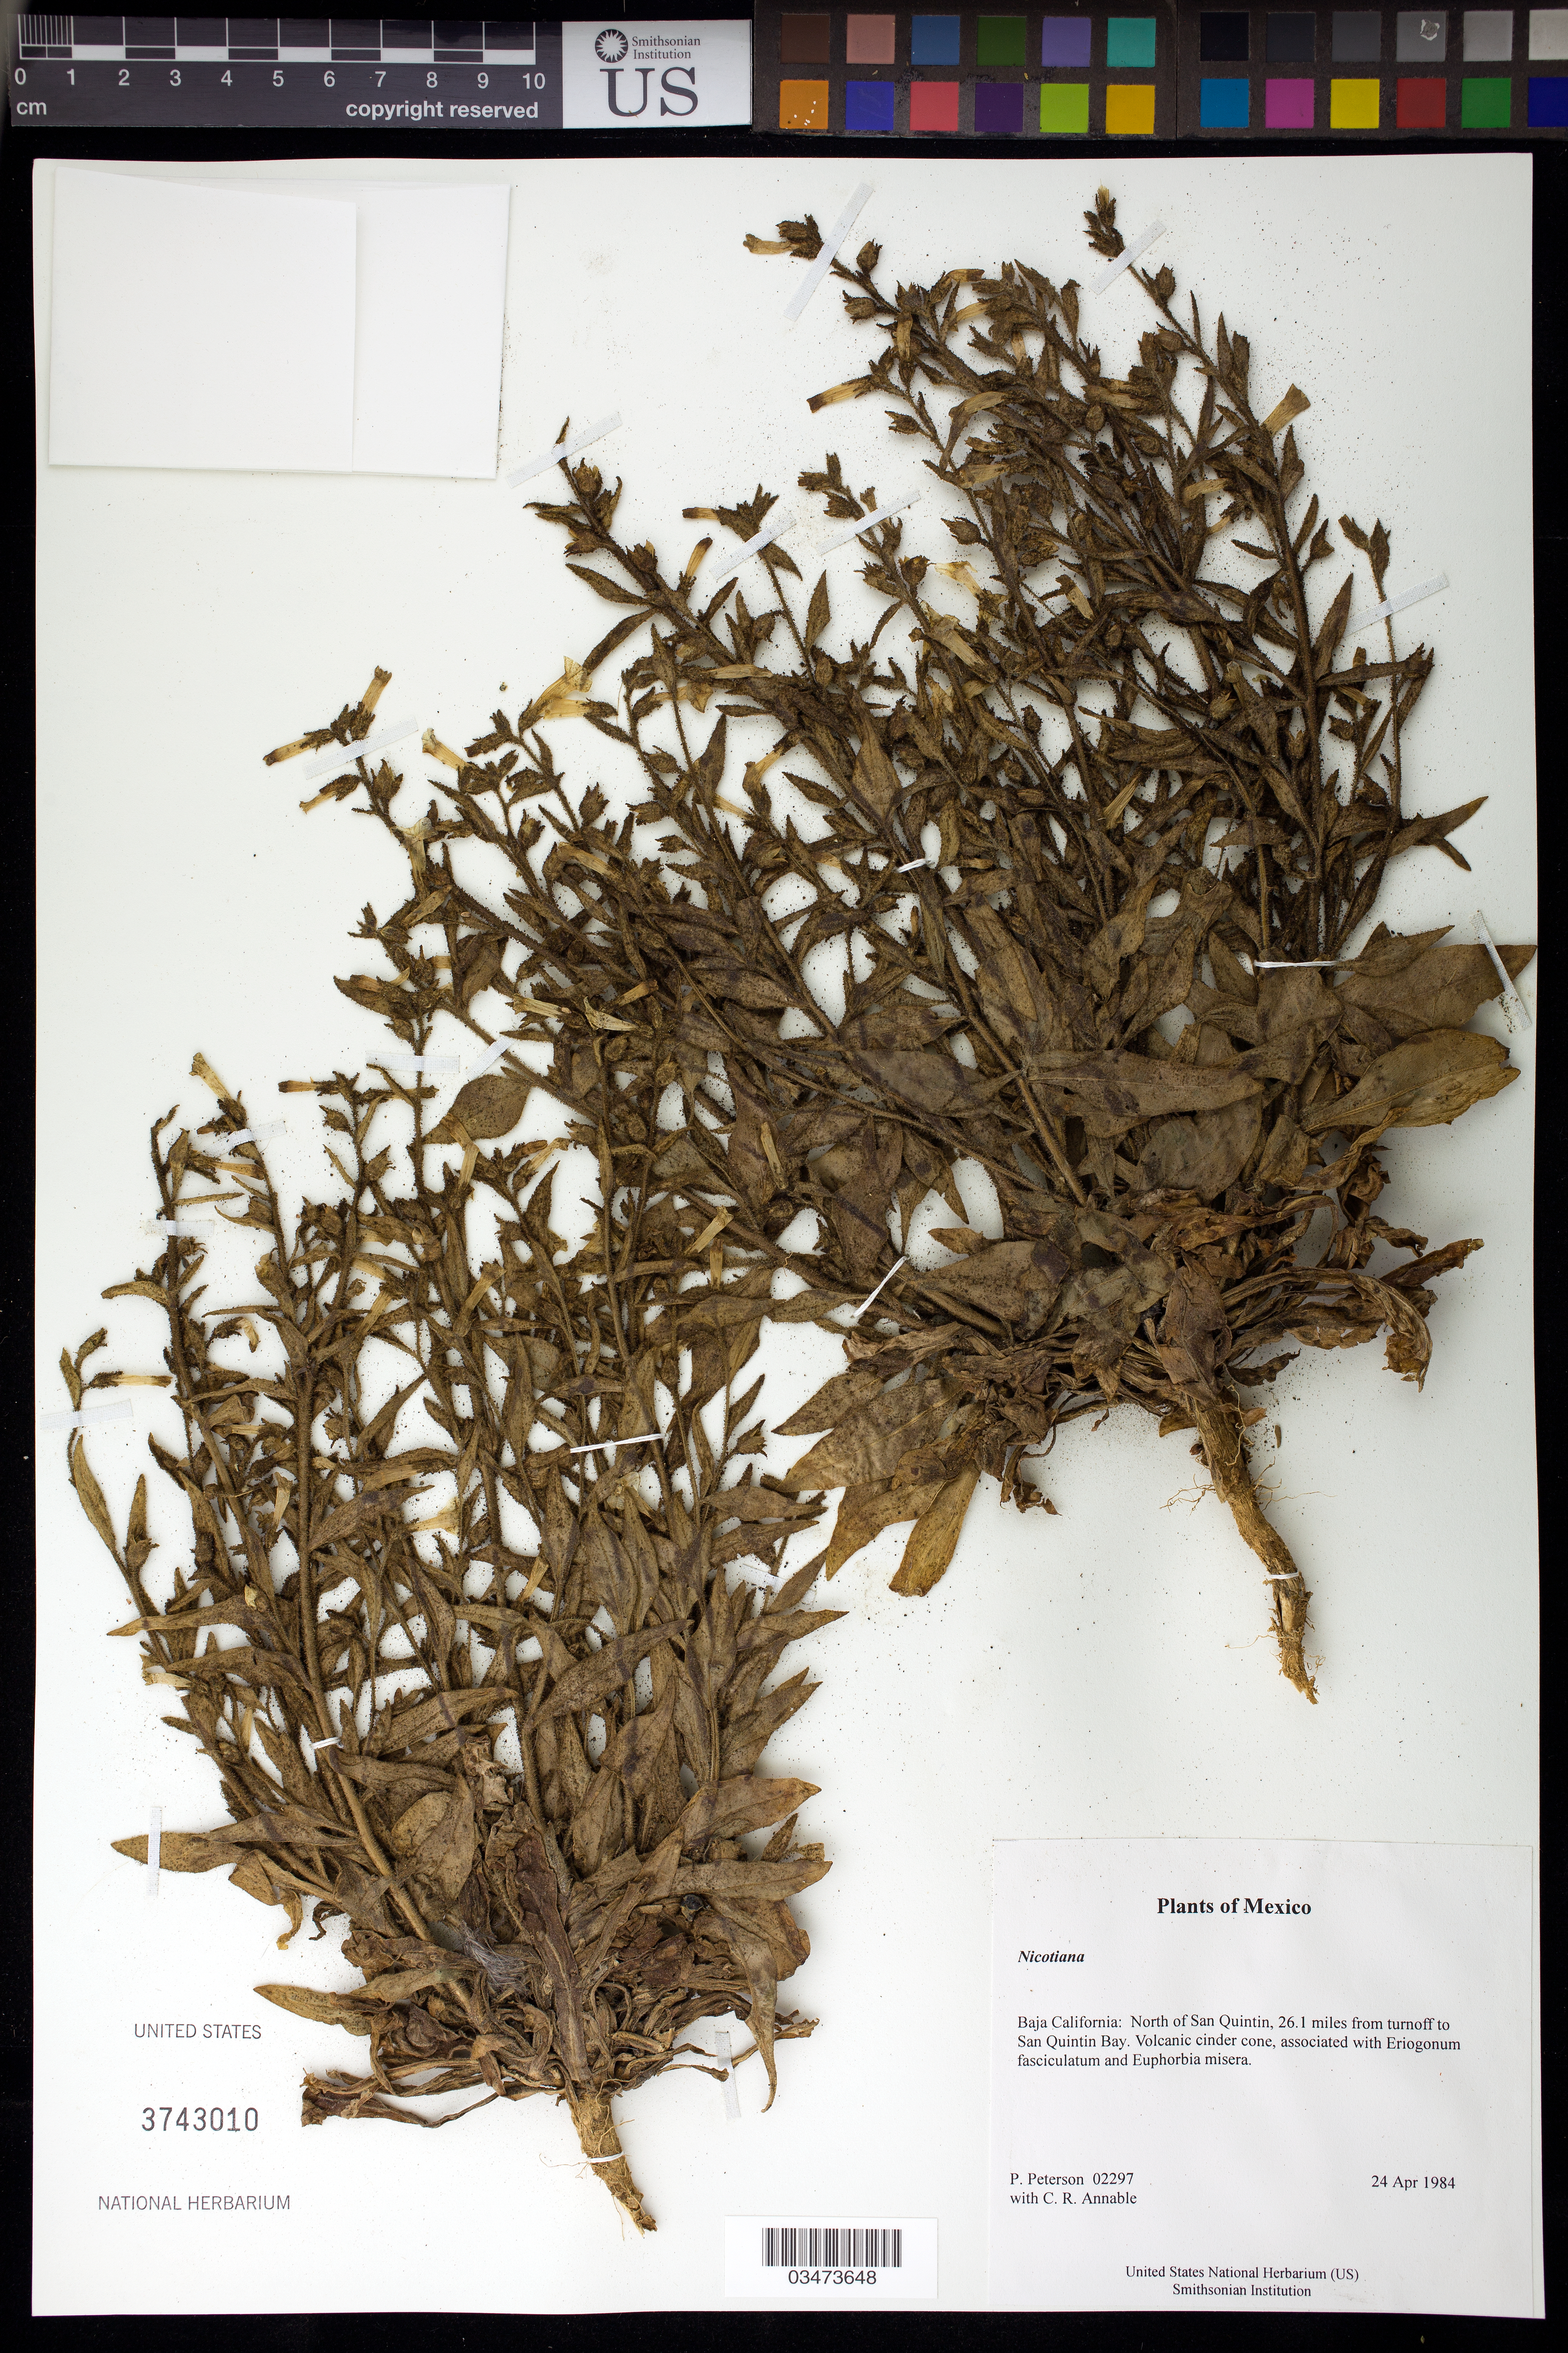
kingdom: Plantae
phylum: Tracheophyta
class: Magnoliopsida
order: Solanales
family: Solanaceae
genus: Nicotiana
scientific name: Nicotiana sp.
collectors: P. M. Peterson & C. R. Annable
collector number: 02297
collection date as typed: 24 Apr 1984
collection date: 1984-04-24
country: Mexico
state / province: Baja California Norte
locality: North of San Quintin, 26.1 miles from turnoff to San Quintin Bay.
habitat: Volcanic cinder cone, associated with Eriogonum fasciculatum and Euphorbia misera.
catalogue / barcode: US 3743010